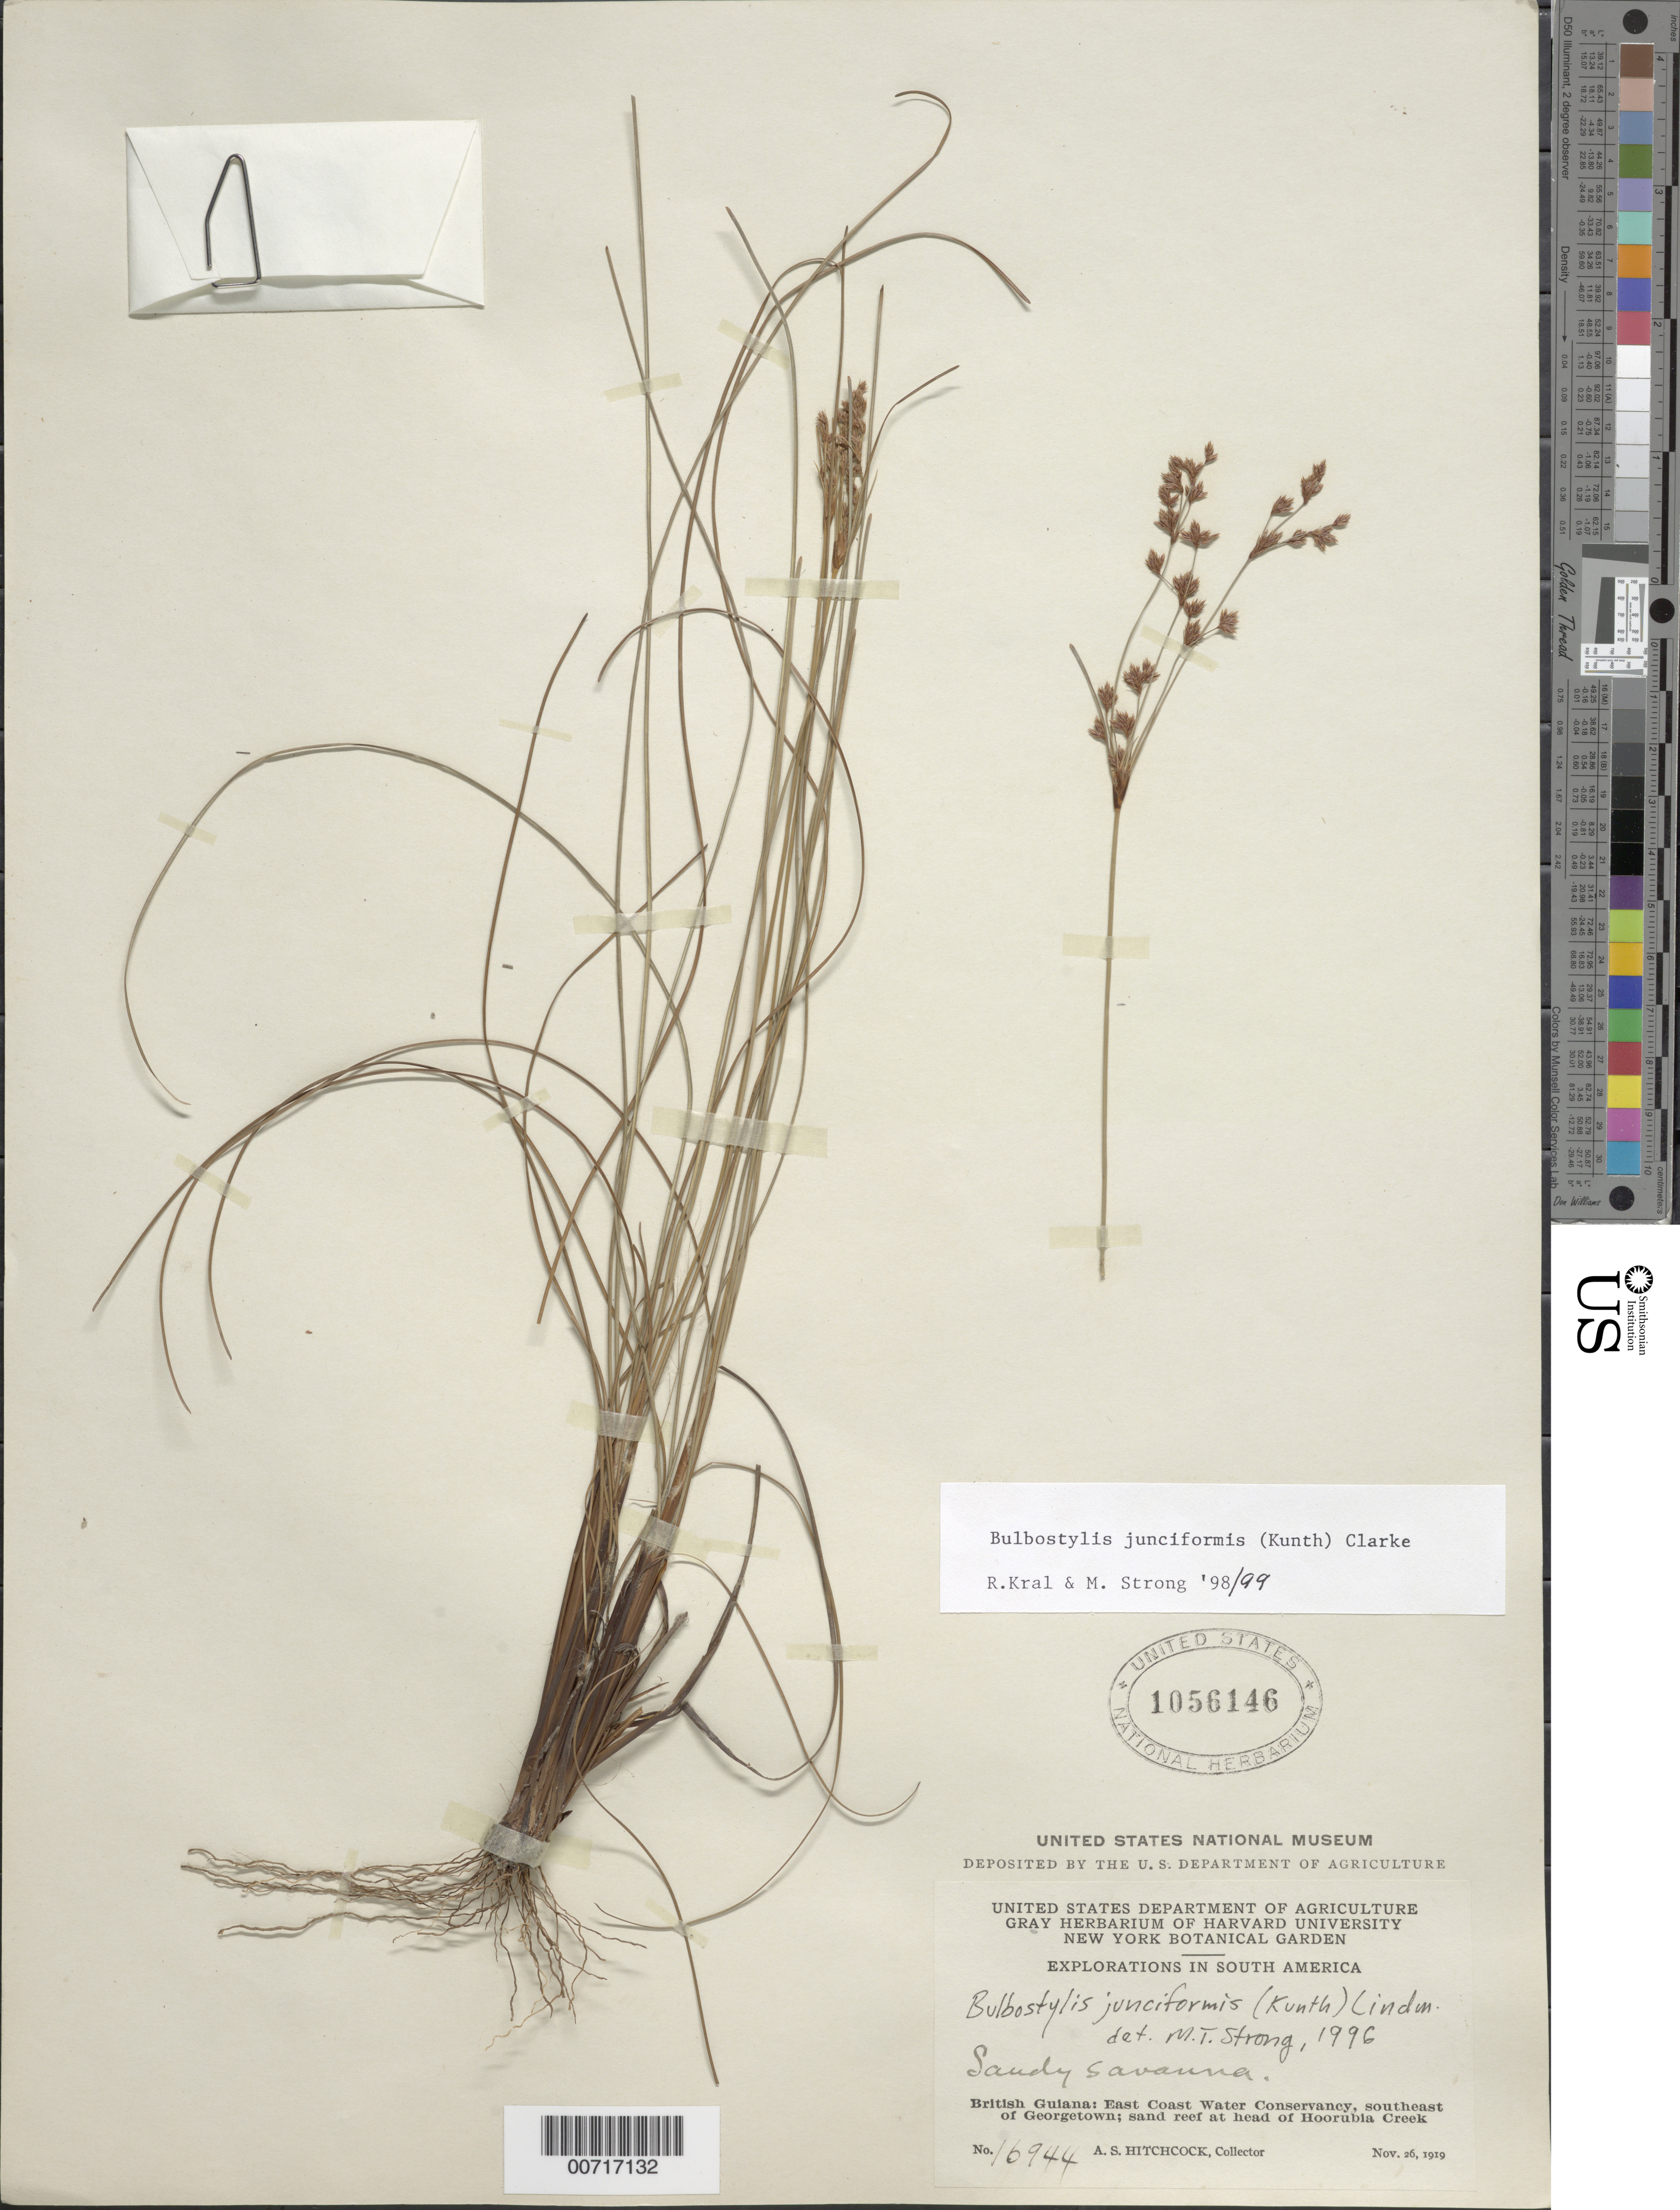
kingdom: Plantae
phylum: Tracheophyta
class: Liliopsida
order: Poales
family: Cyperaceae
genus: Bulbostylis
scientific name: Bulbostylis junciformis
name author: (Kunth) C.B. Clarke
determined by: Kral, R.; Strong, M. T.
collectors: A. S. Hitchcock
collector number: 16944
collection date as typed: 26-Nov-19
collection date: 1919-11-26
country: Guyana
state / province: Demerara-Mahaica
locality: Hoorubea Creek, head of, SE of Georgetown, East Coast Water Conservancy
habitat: Sandy savanna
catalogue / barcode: US 1056146